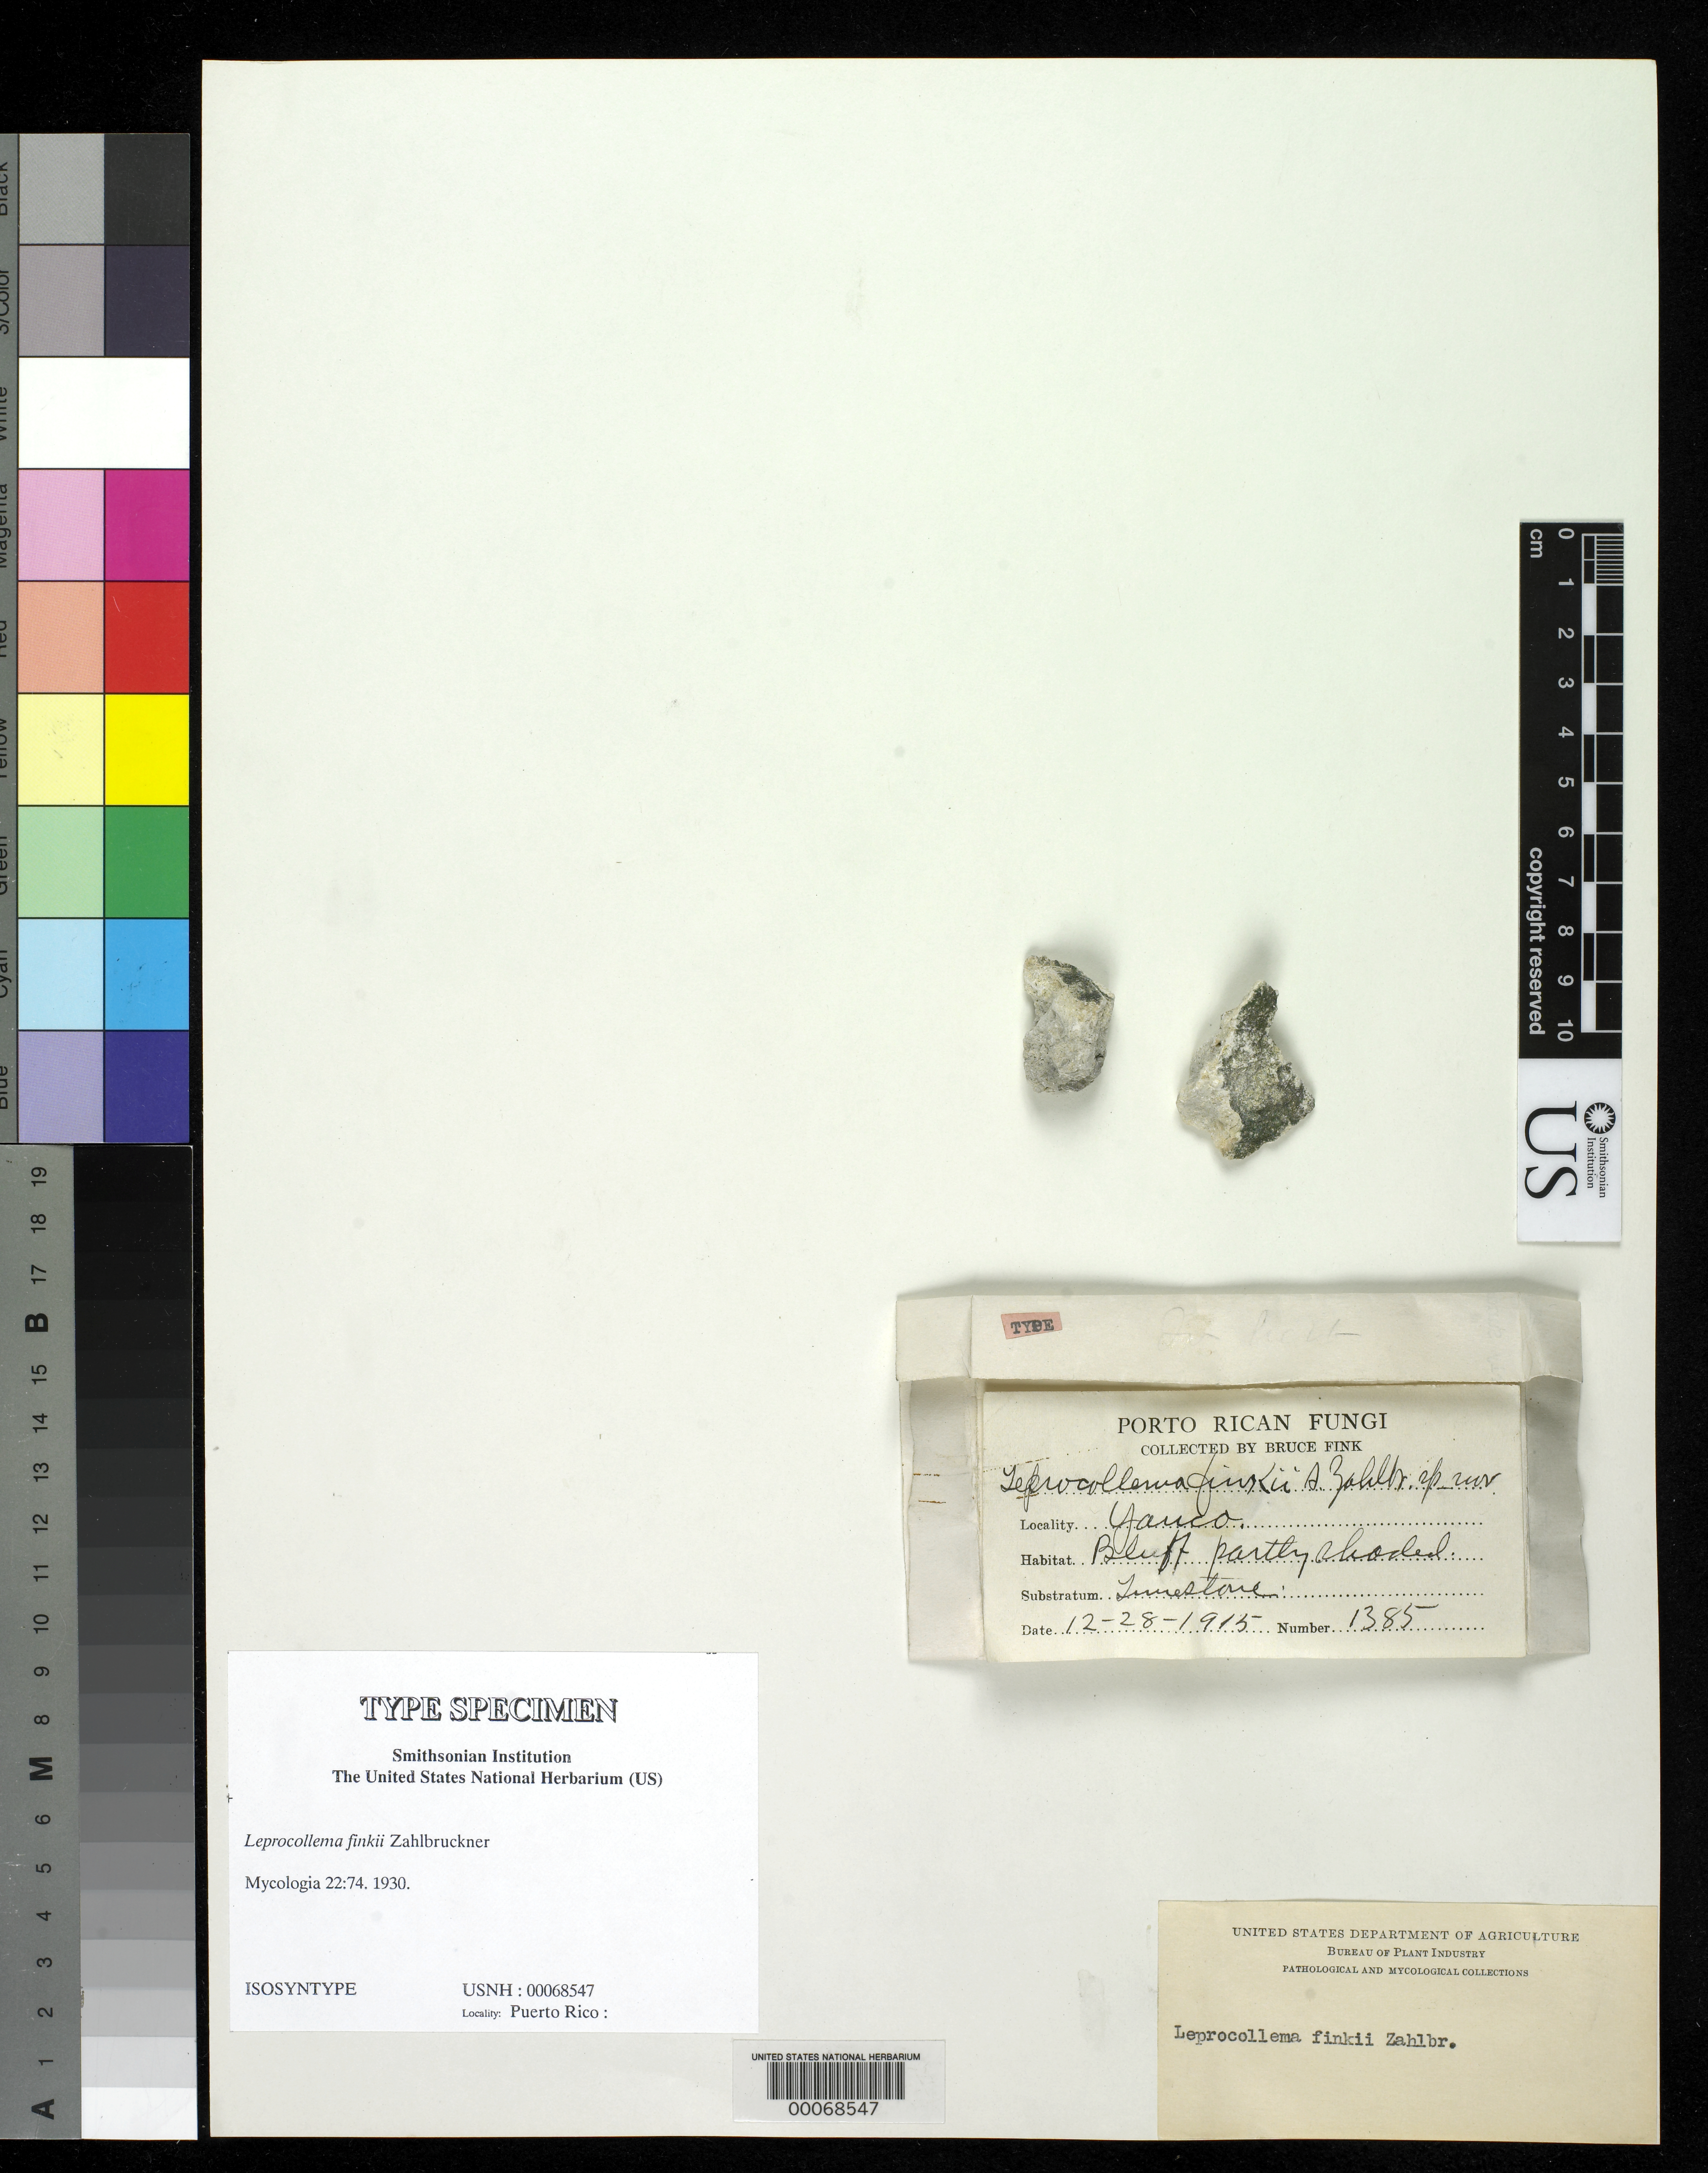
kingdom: Fungi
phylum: Ascomycota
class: Lichinomycetes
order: Lichinales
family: Lichinaceae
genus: Leprocollema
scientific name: Leprocollema finkii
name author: Zahlbr.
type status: Isosyntype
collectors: B. Fink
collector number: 1385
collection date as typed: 28 Dec 1915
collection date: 1915-12-28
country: Puerto Rico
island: Greater Antilles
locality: Near Yauco.